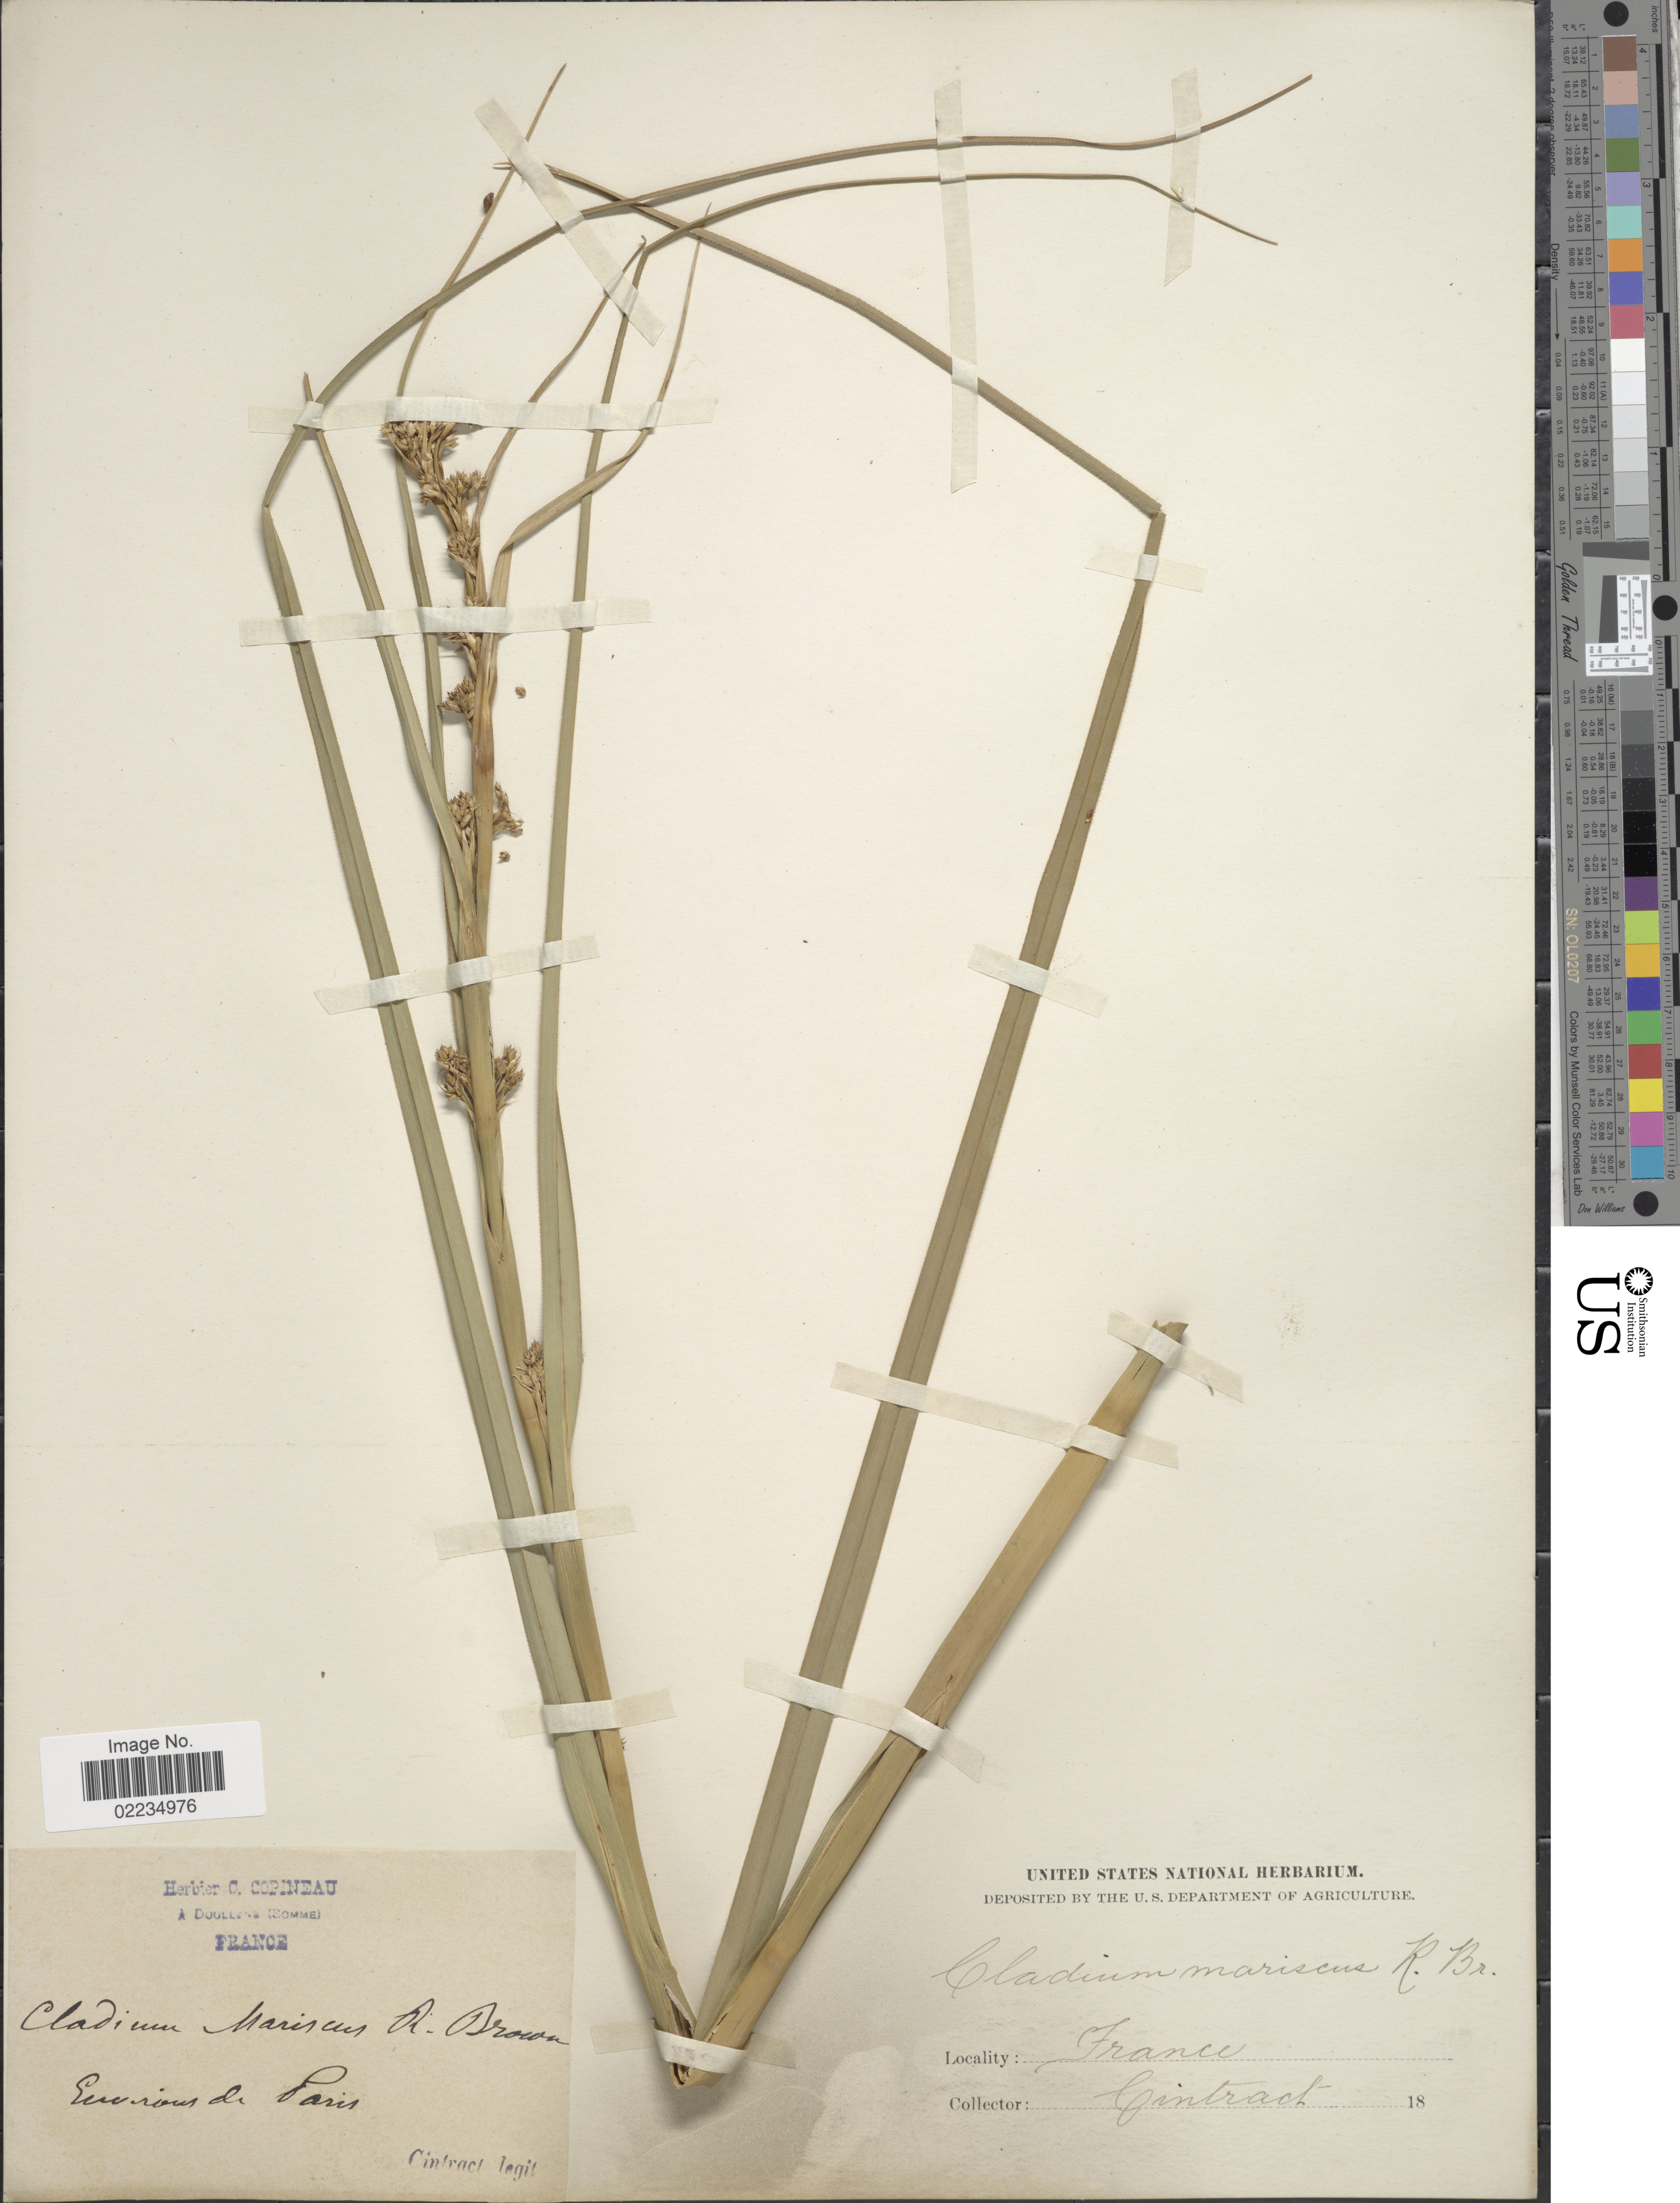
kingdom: Plantae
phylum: Tracheophyta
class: Liliopsida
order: Poales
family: Cyperaceae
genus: Cladium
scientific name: Cladium mariscus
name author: (L.) Pohl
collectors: Cintract, --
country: France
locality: Environs de Paris